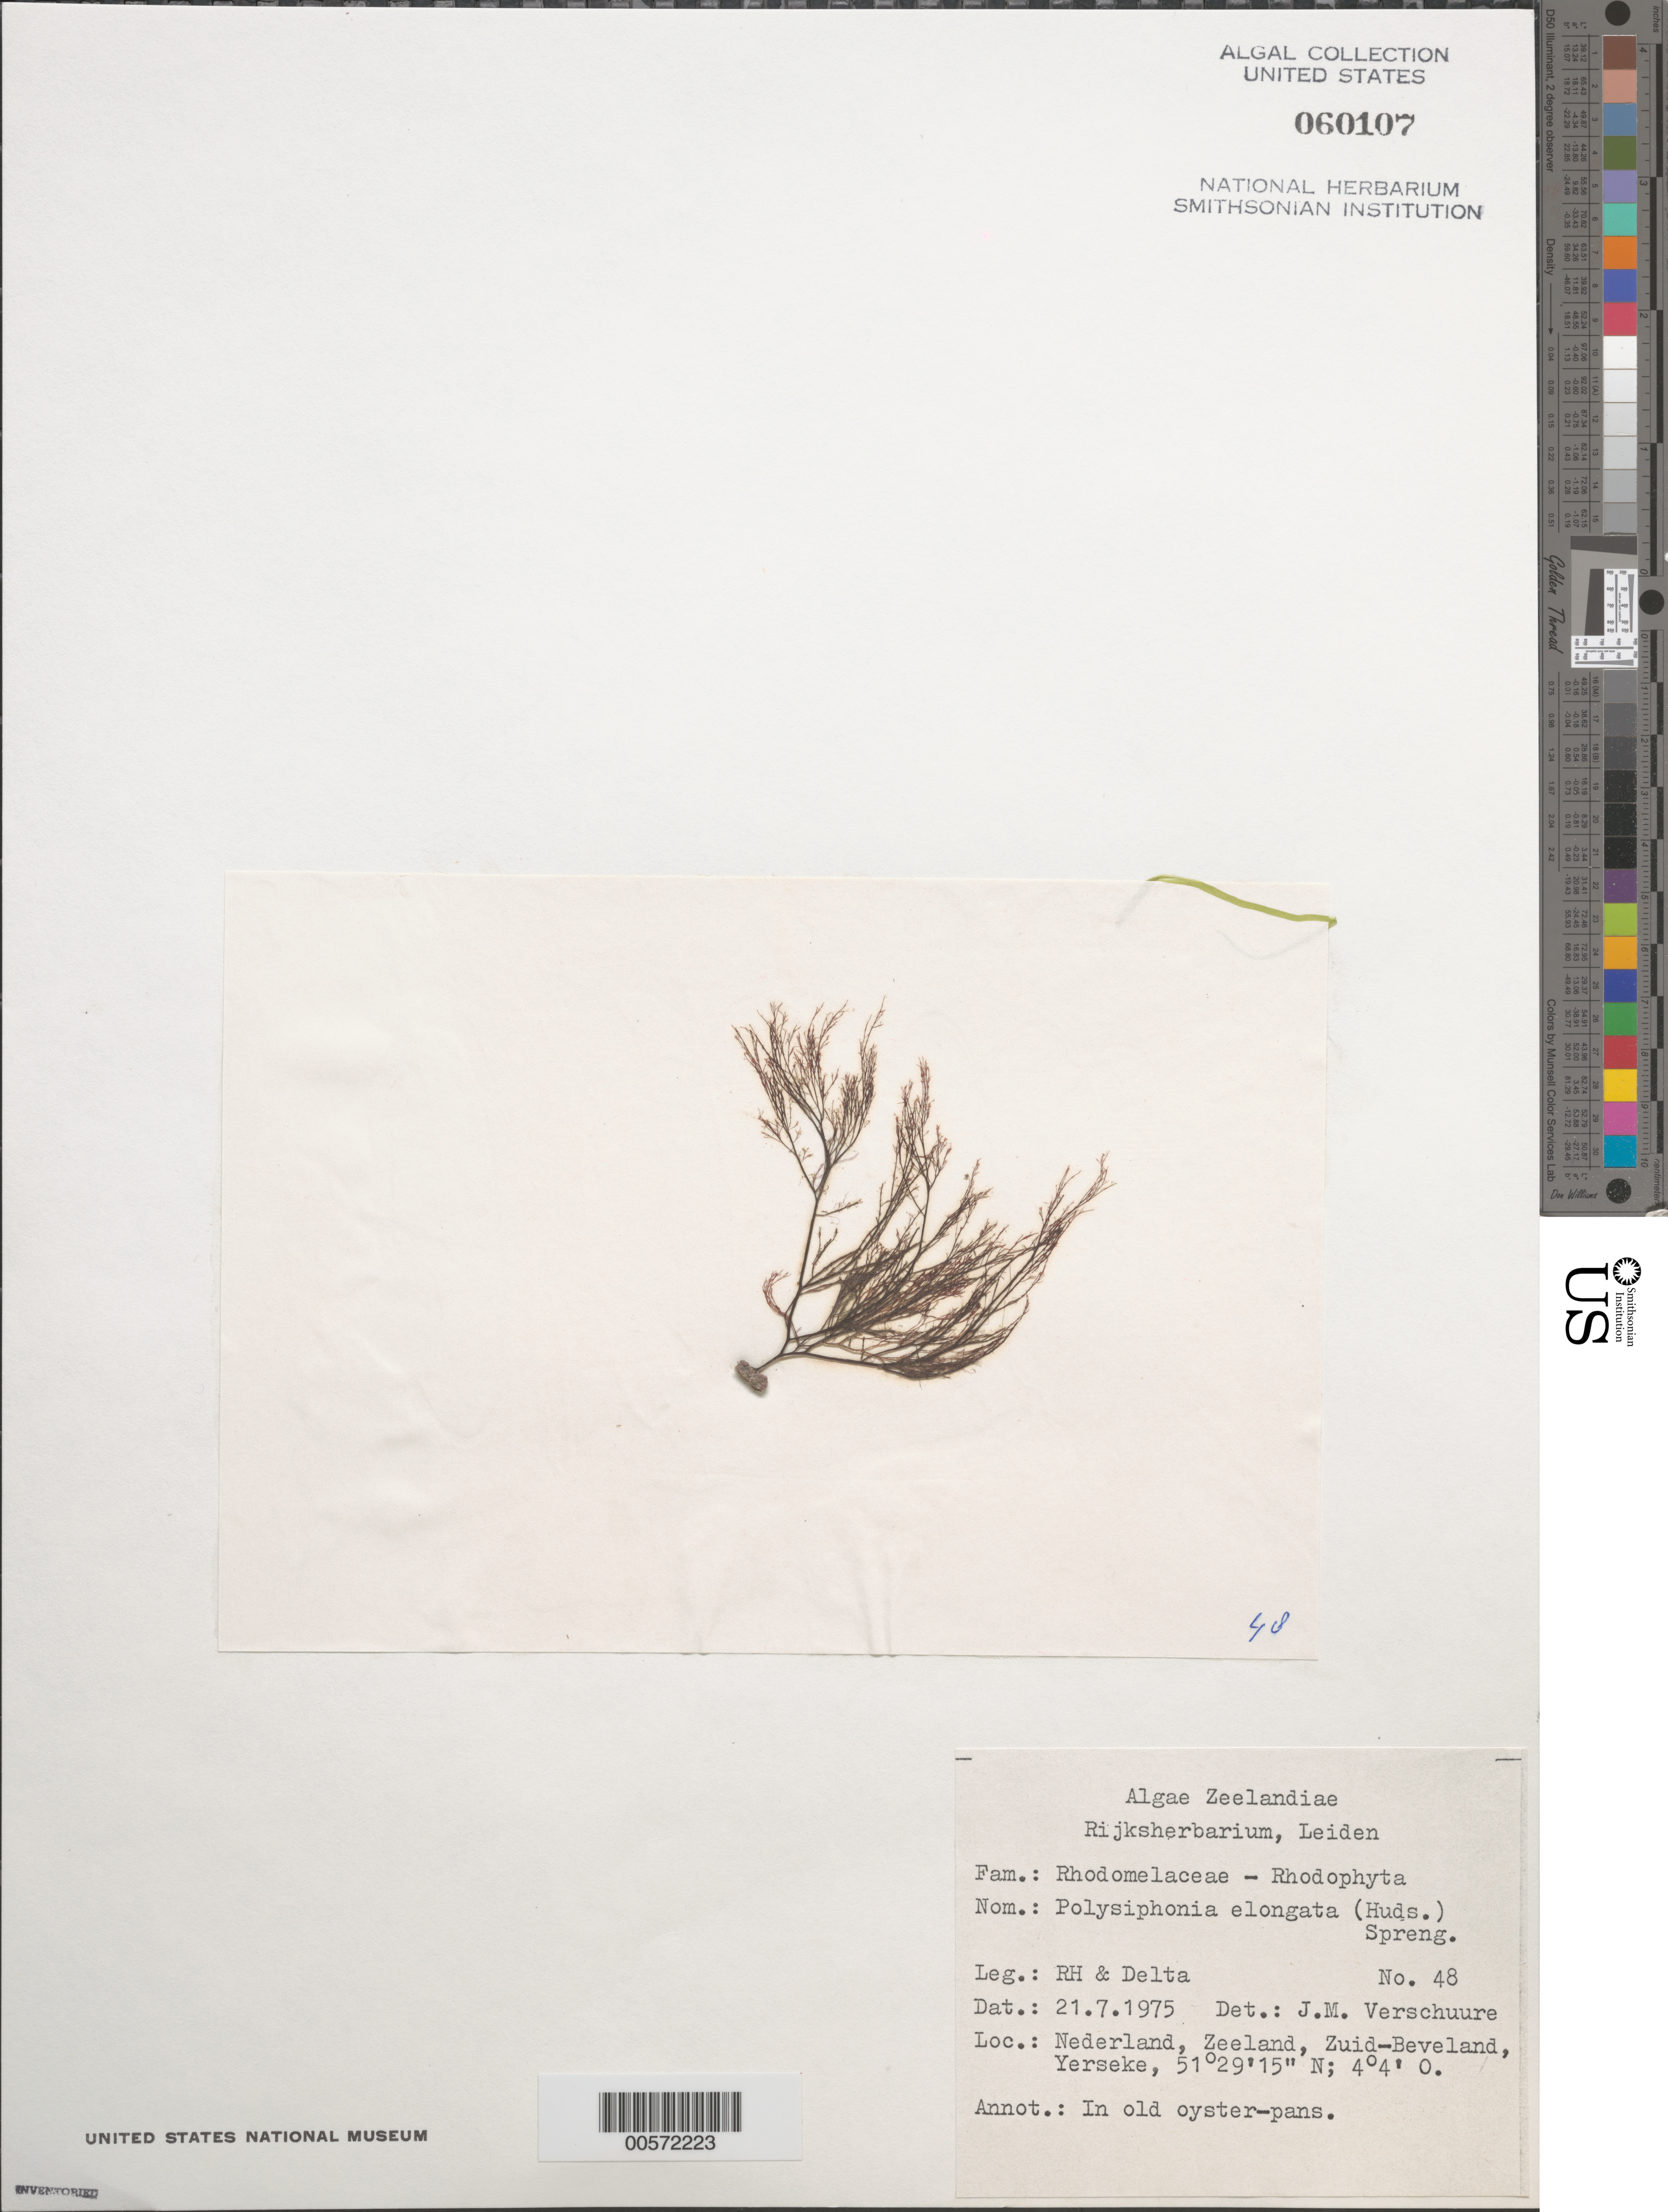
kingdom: Plantae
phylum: Rhodophyta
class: Florideophyceae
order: Ceramiales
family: Rhodomelaceae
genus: Carradoriella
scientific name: Carradoriella elongata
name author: (Hudson) Savoie & G.W. Saunders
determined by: Algae name updating Project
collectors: R.H. & Delta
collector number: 48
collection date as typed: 21 Jul 1975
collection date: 1975-07-21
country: Netherlands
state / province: Zeeland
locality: Yerseke, zuid-beveland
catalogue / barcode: US 60107